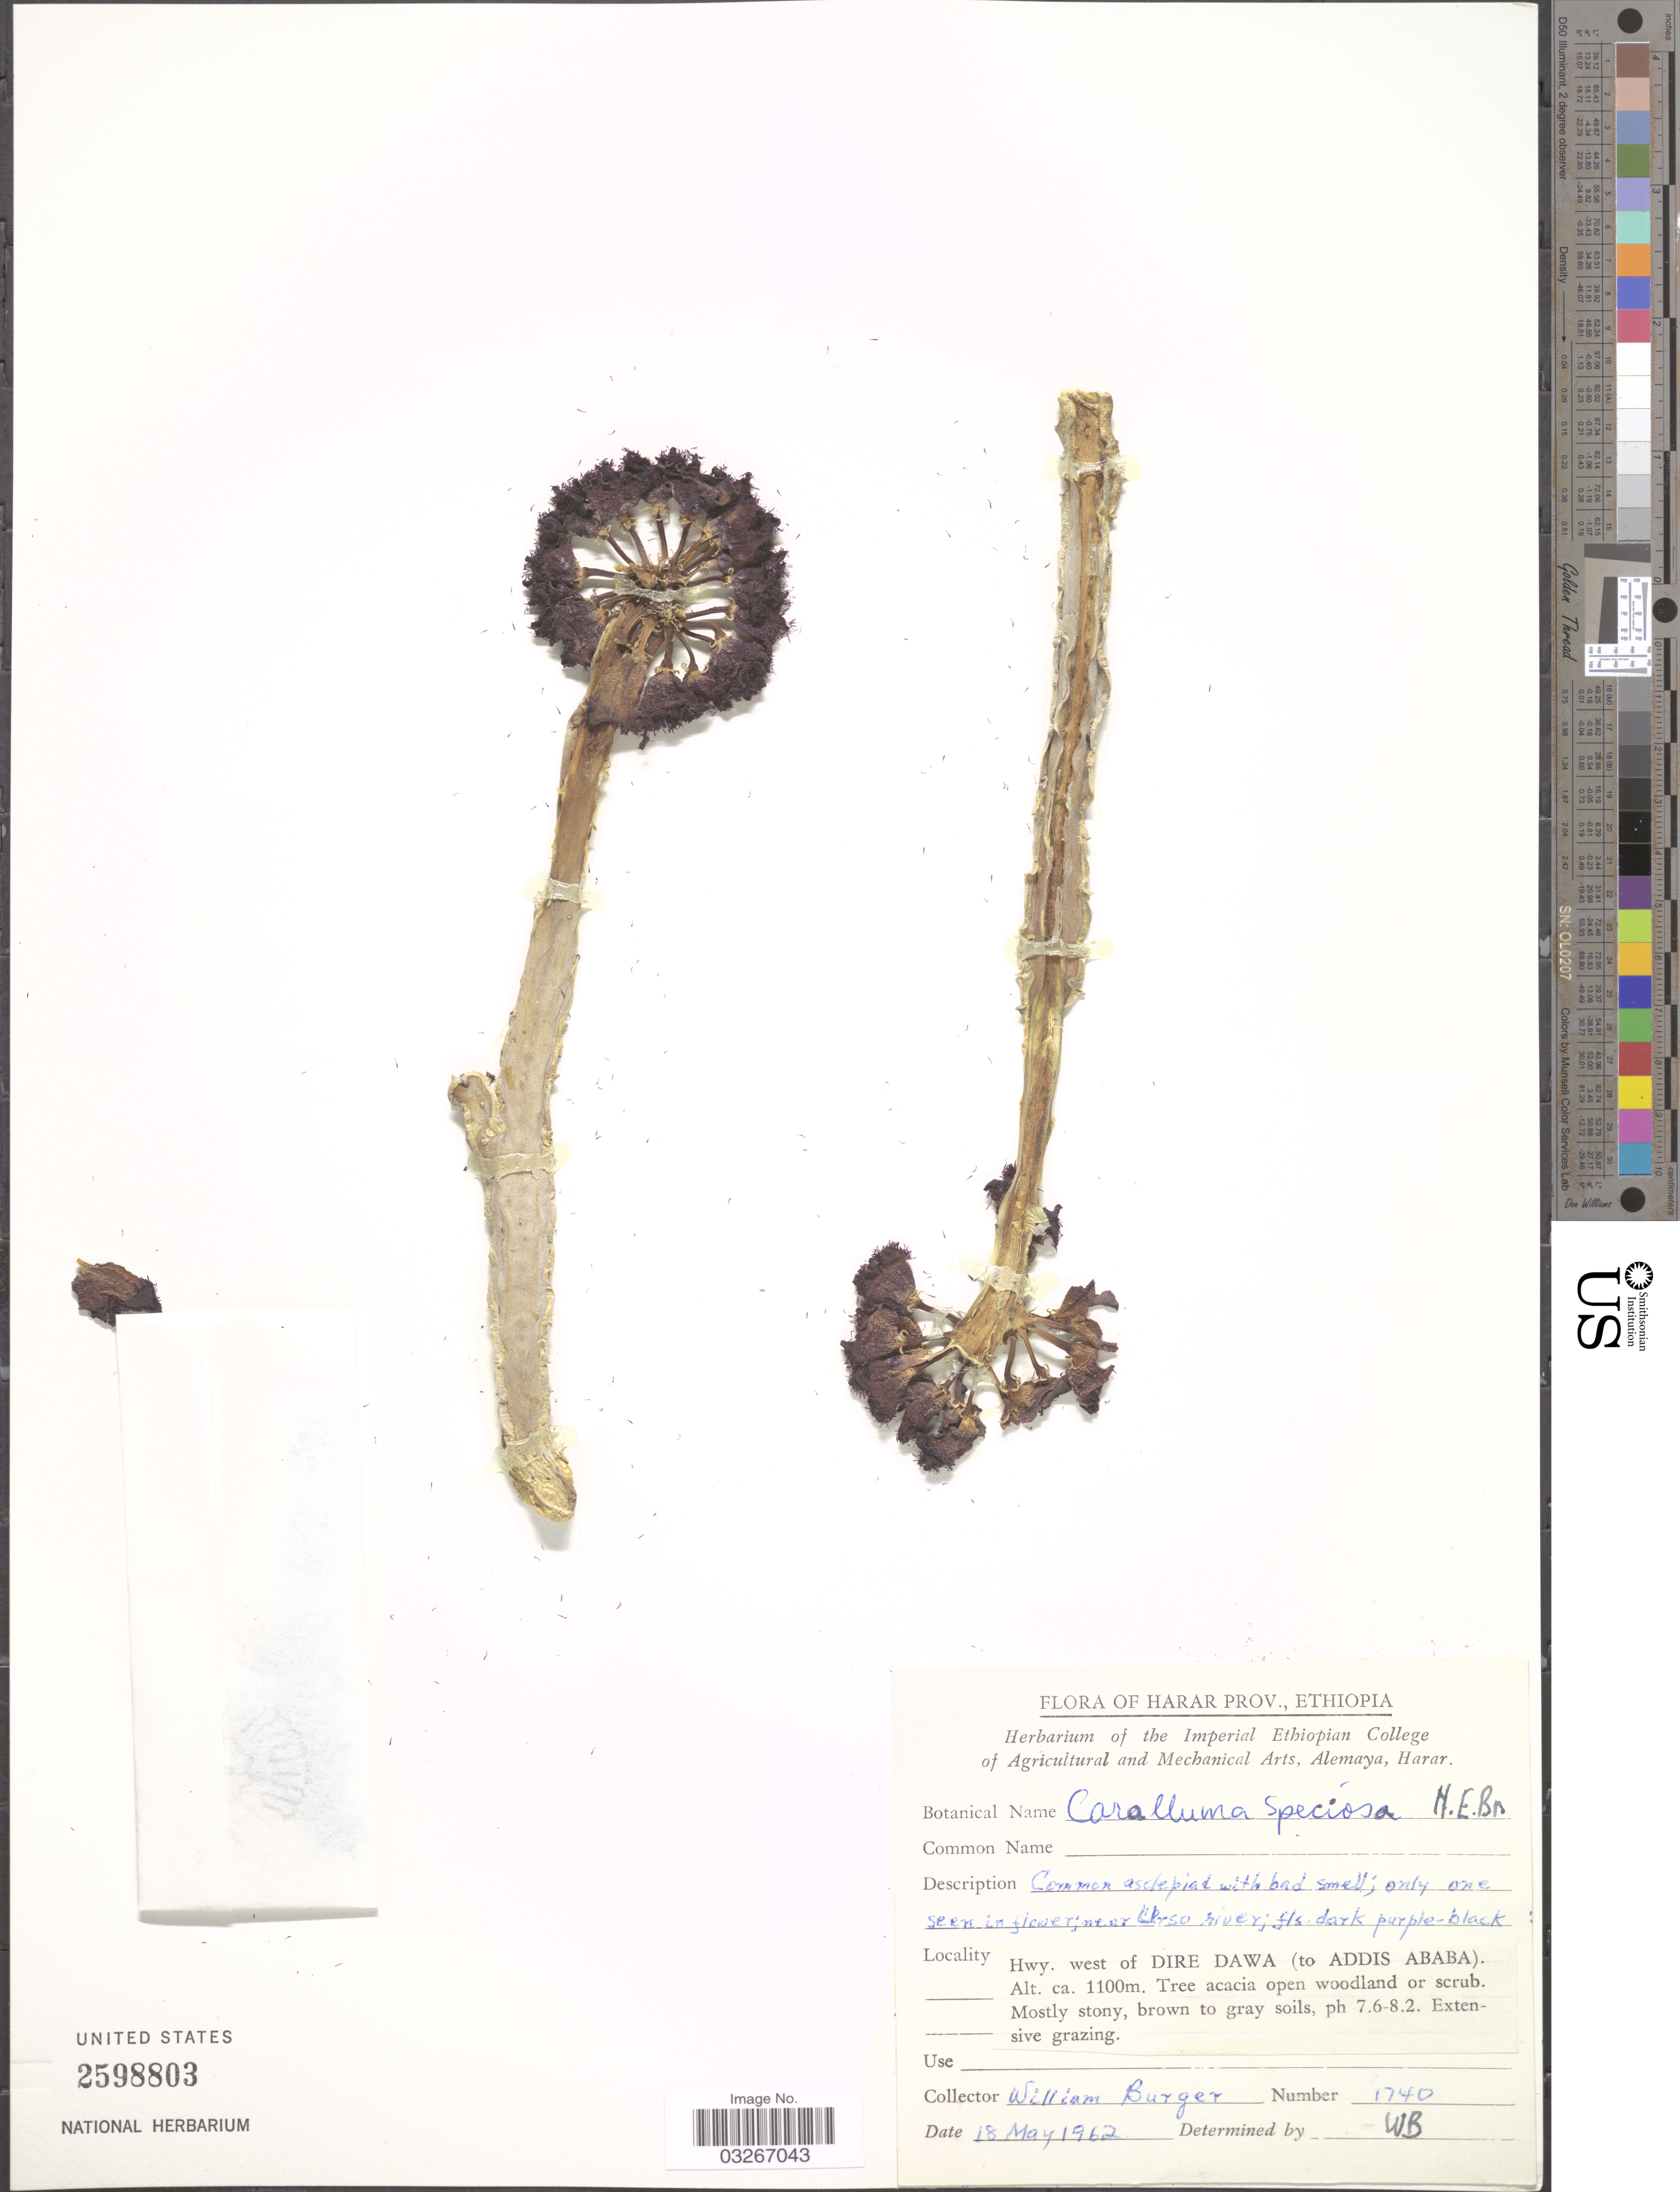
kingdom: Plantae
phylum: Tracheophyta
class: Magnoliopsida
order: Gentianales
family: Apocynaceae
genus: Caralluma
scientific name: Caralluma speciosa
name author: (N.E. Br.) N.E. Br.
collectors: W. Burger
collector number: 1740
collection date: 1962-05-18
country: Ethiopia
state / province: Dire Dawa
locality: Harar Prov. Hwy. west of Dire Dawa (to Addis Ababa).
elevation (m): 1100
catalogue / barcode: US 2598803